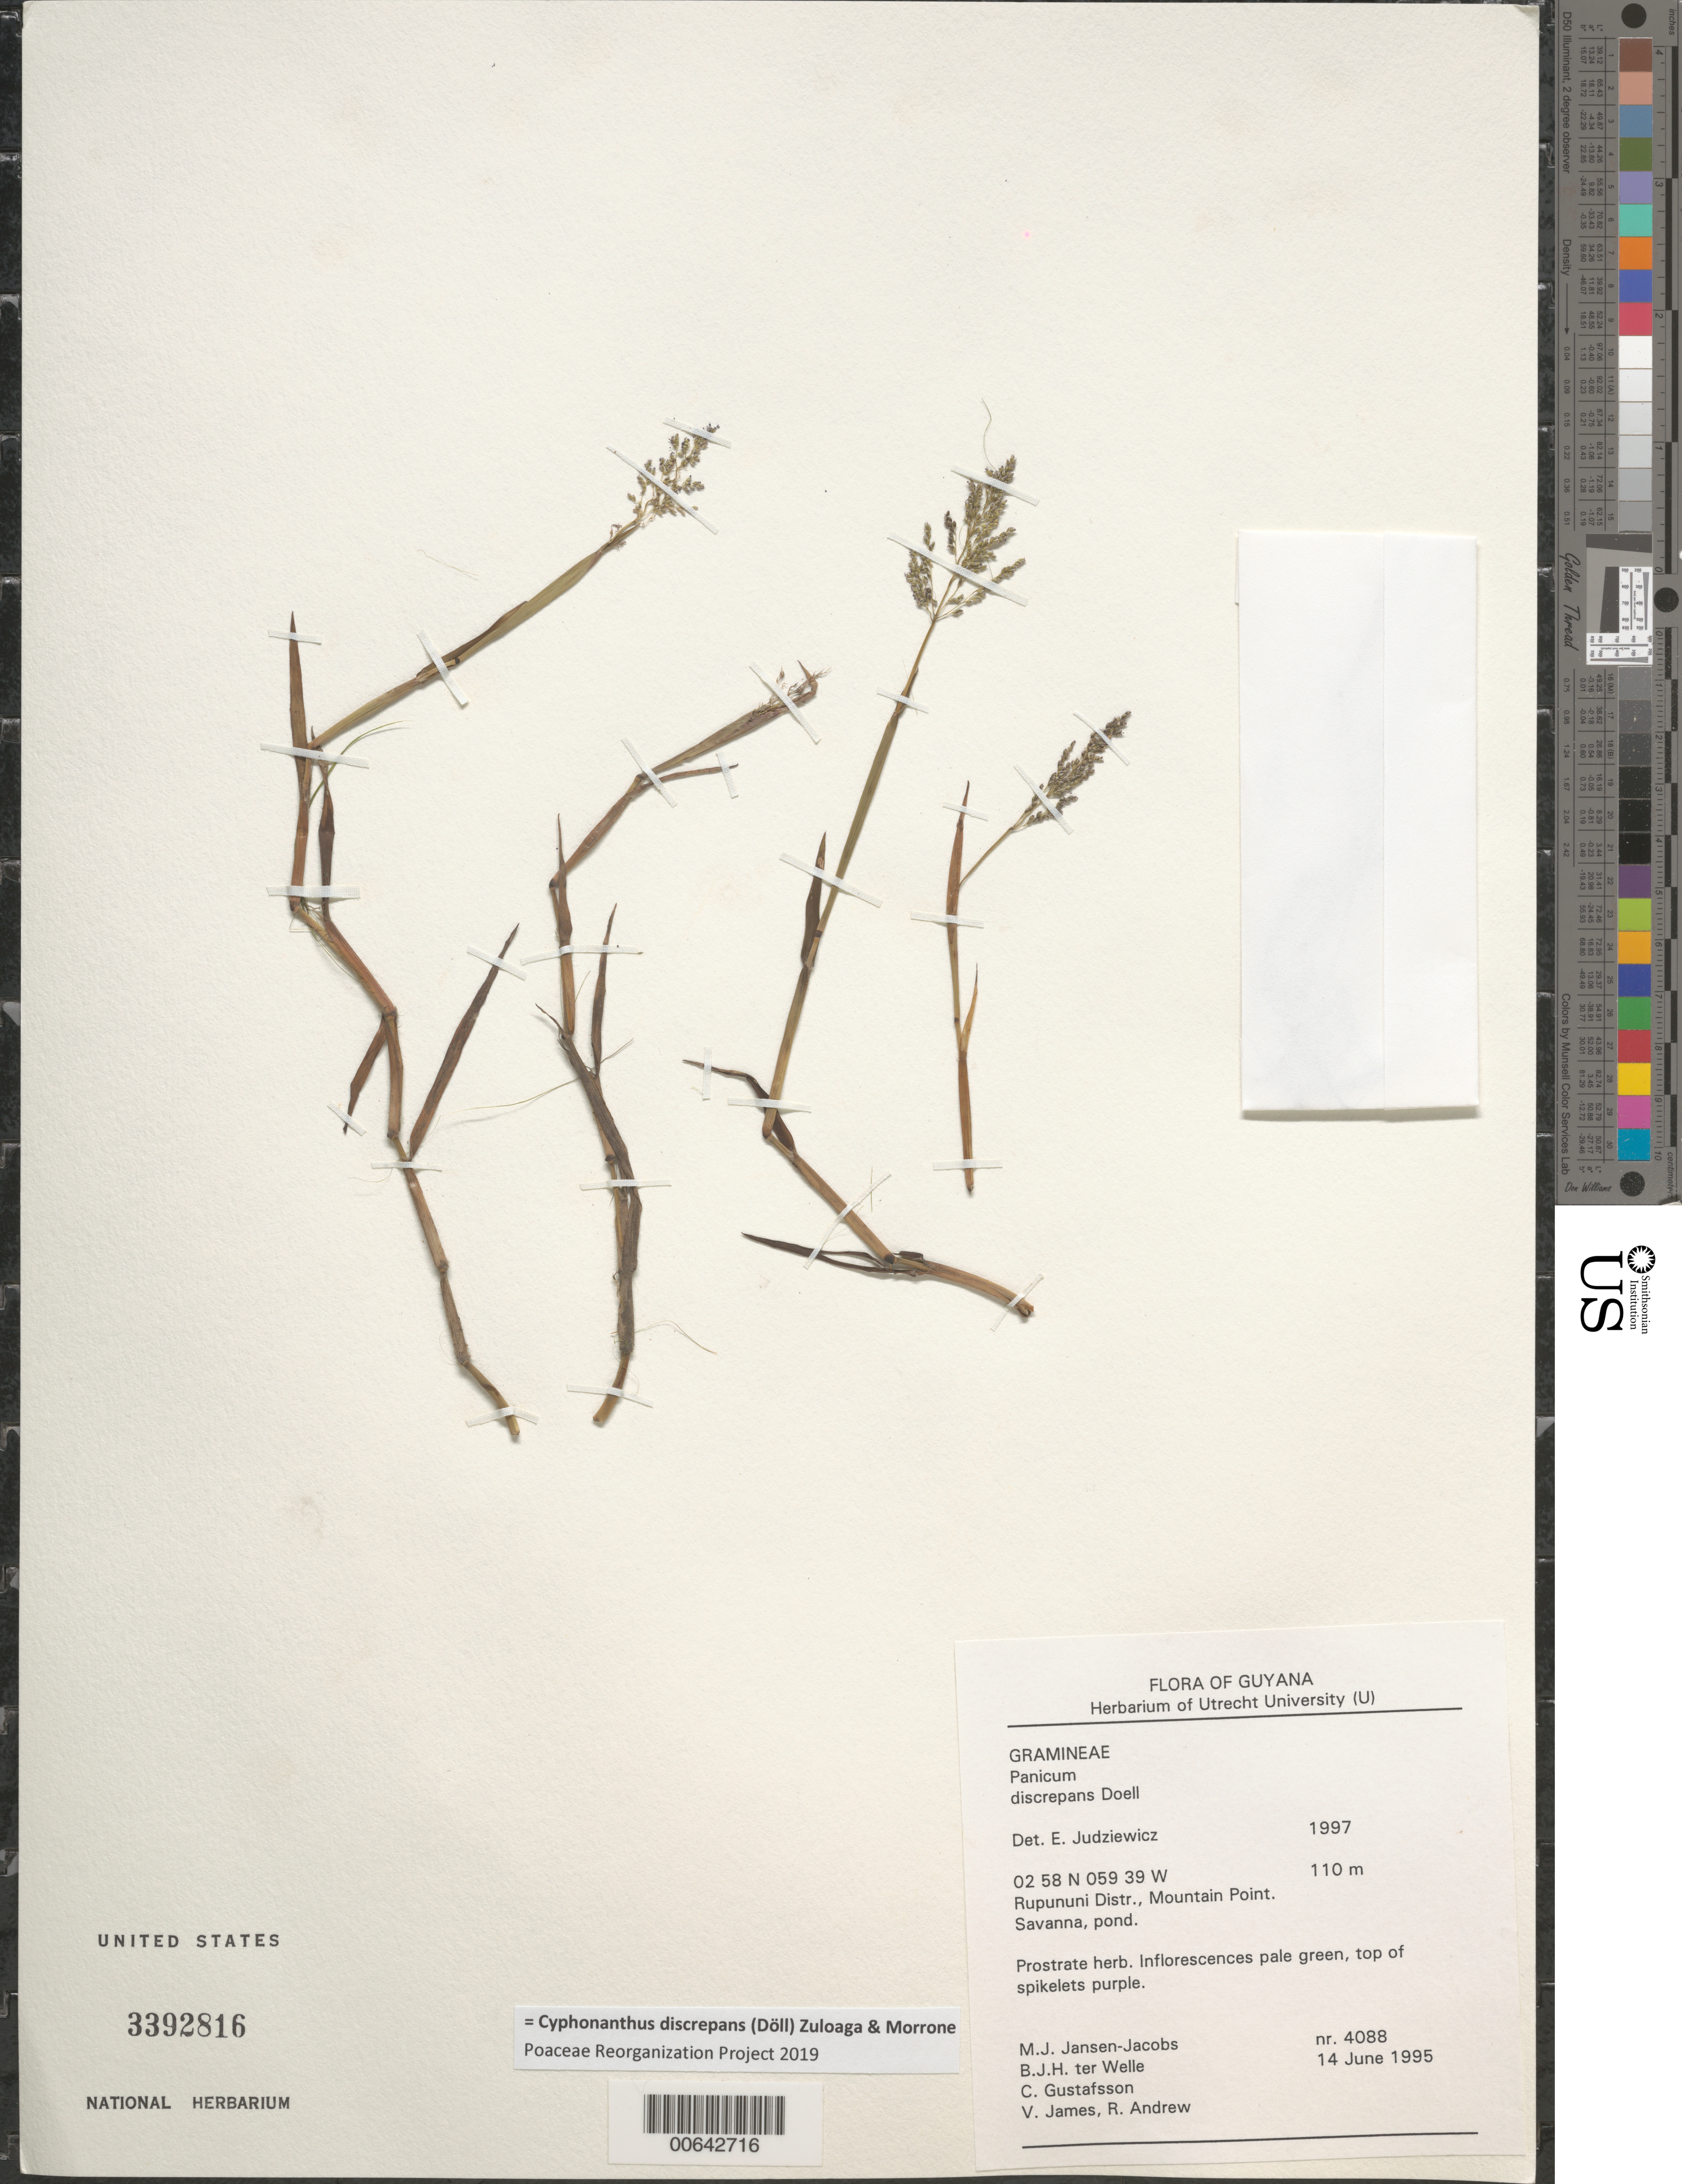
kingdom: Plantae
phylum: Tracheophyta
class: Liliopsida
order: Poales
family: Poaceae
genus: Panicum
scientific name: Panicum discrepans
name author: Döll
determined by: Judziewicz, E. J.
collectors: M. J. Jansen-Jacobs, B. Welle, C. G. Gustafsson, V. James & R. Andrew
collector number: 4088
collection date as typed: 14-Jun-95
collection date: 1995-06-14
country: Guyana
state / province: U. Takutu-U. Essequibo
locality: Mountain Point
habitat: Savanna, pond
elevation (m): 110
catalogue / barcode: US 3392816